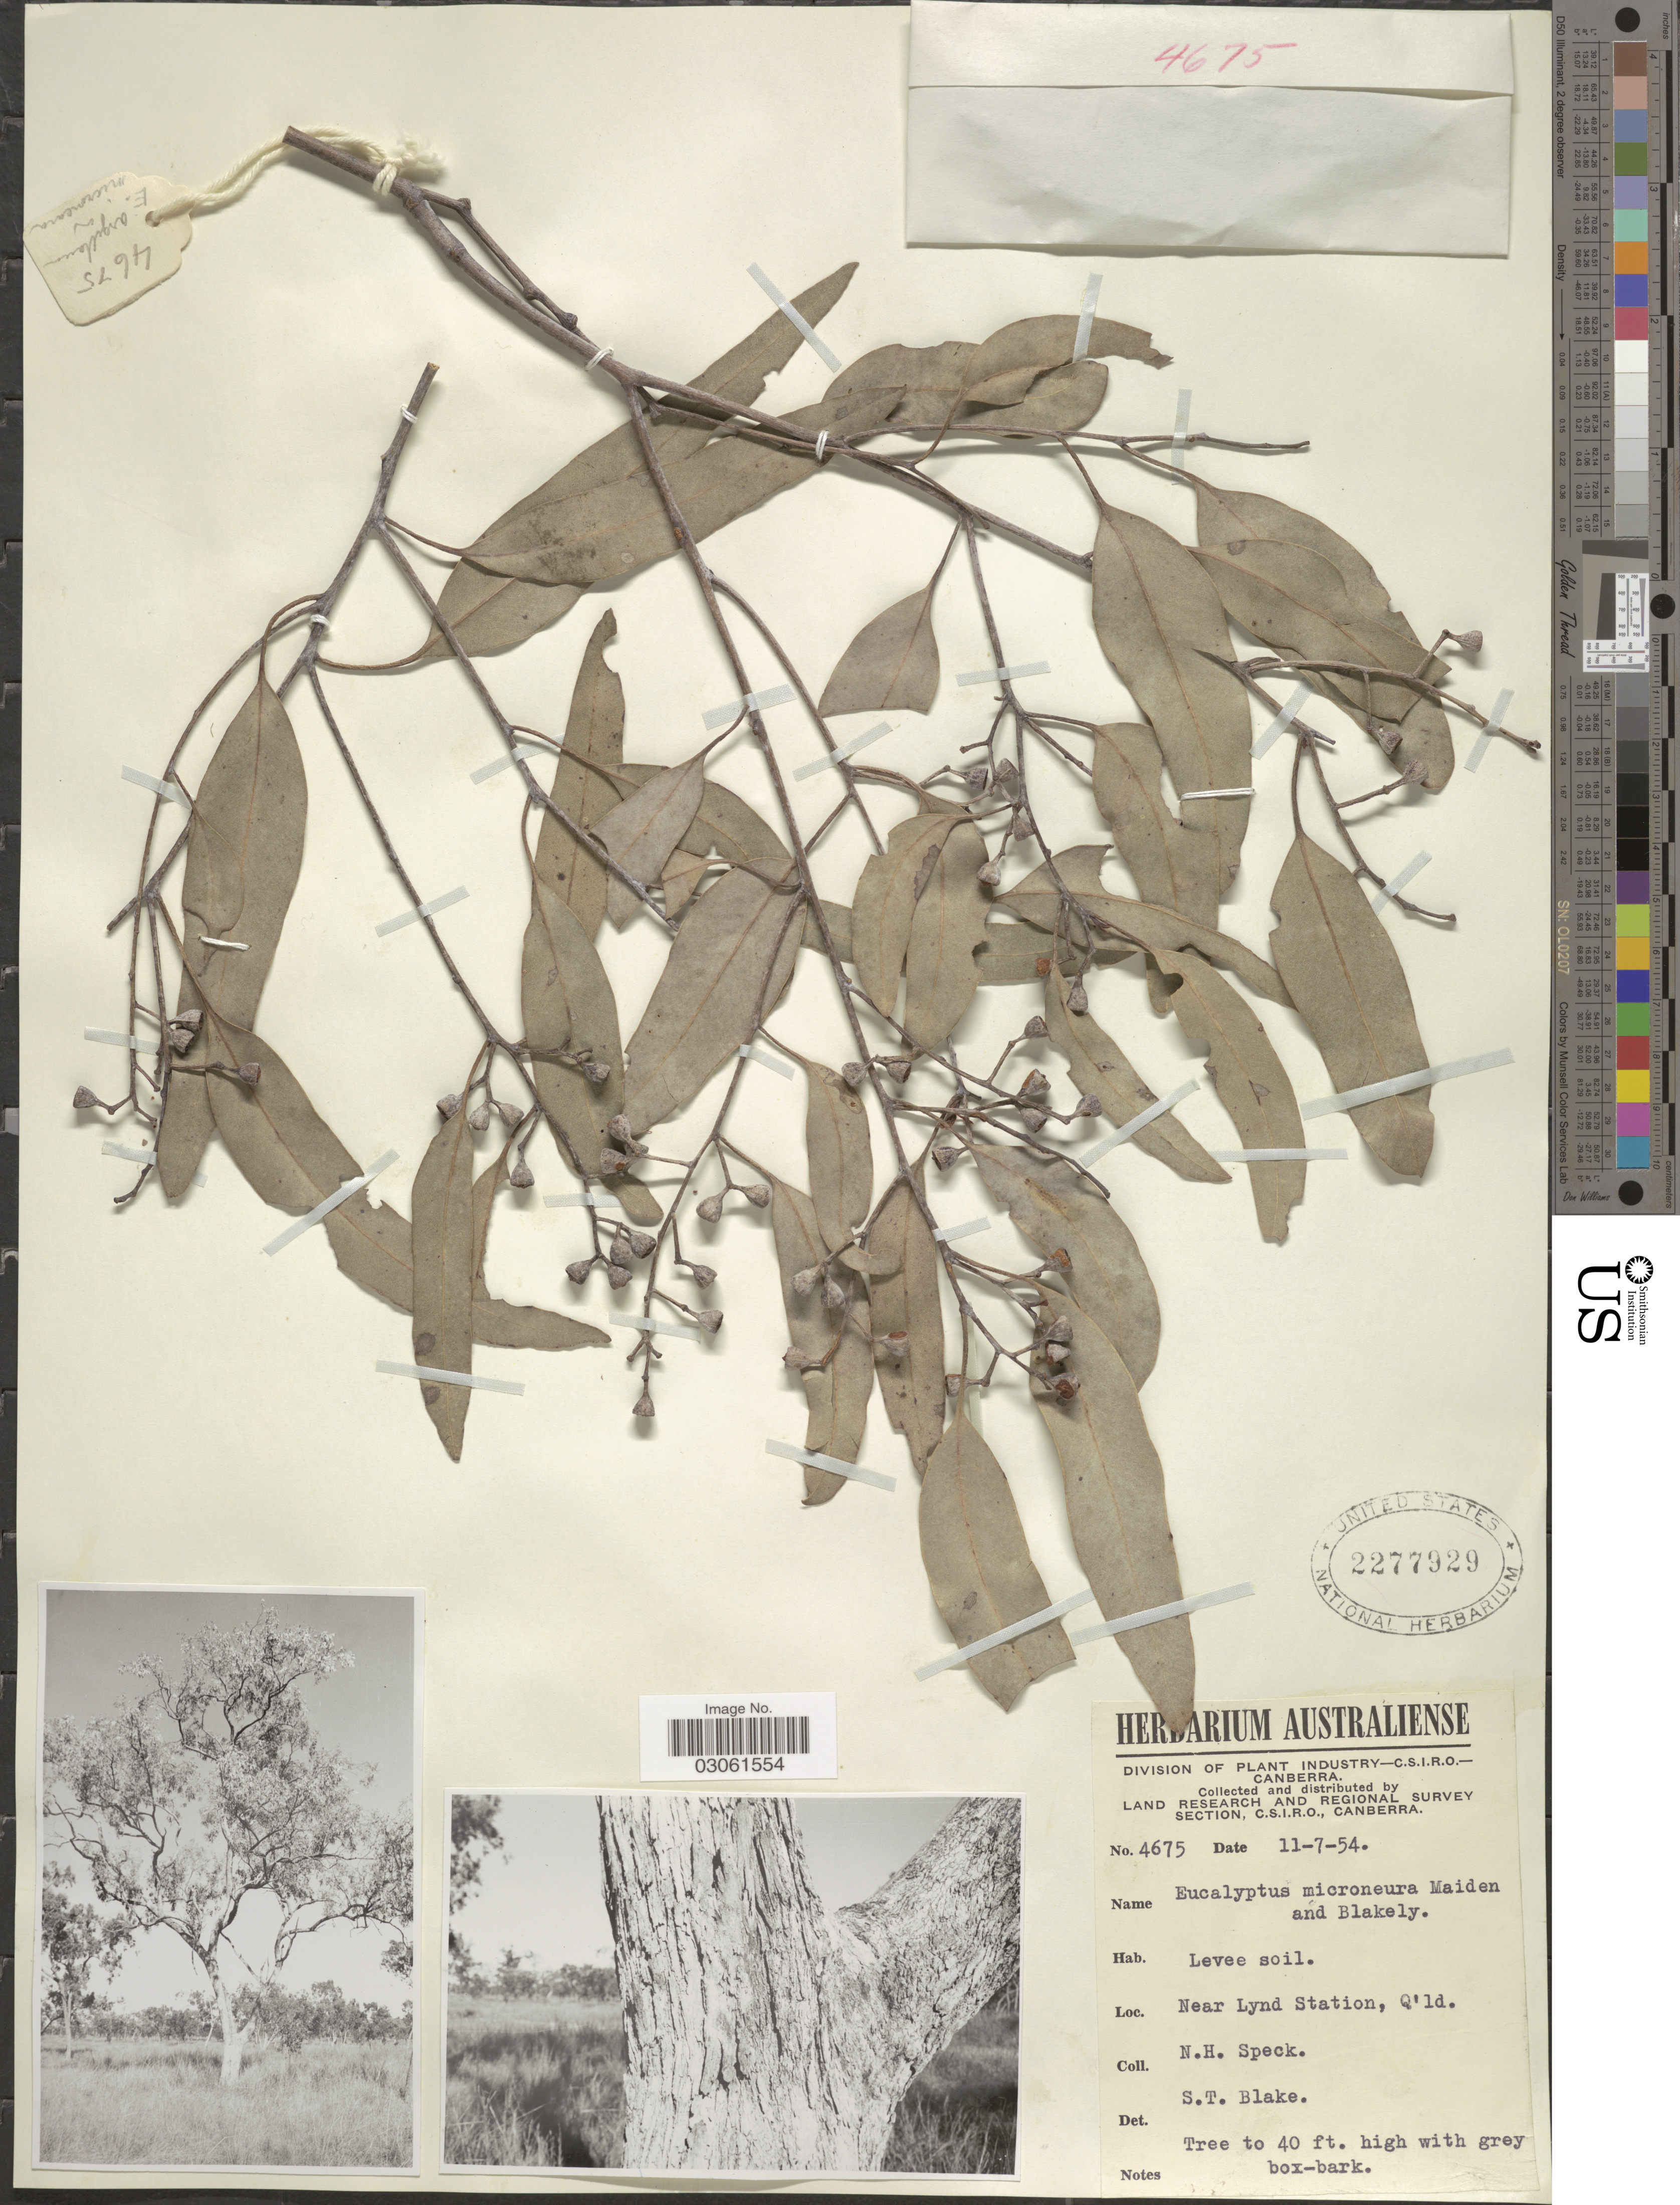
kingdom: Plantae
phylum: Tracheophyta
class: Magnoliopsida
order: Myrtales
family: Myrtaceae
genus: Eucalyptus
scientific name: Eucalyptus microneura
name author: Maiden & Blakely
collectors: N. Speck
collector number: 4675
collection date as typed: Transcribed d/m/y: 11/7/54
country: Australia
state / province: Queensland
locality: Near Lynd Station, Q'ld.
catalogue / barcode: US 2277929